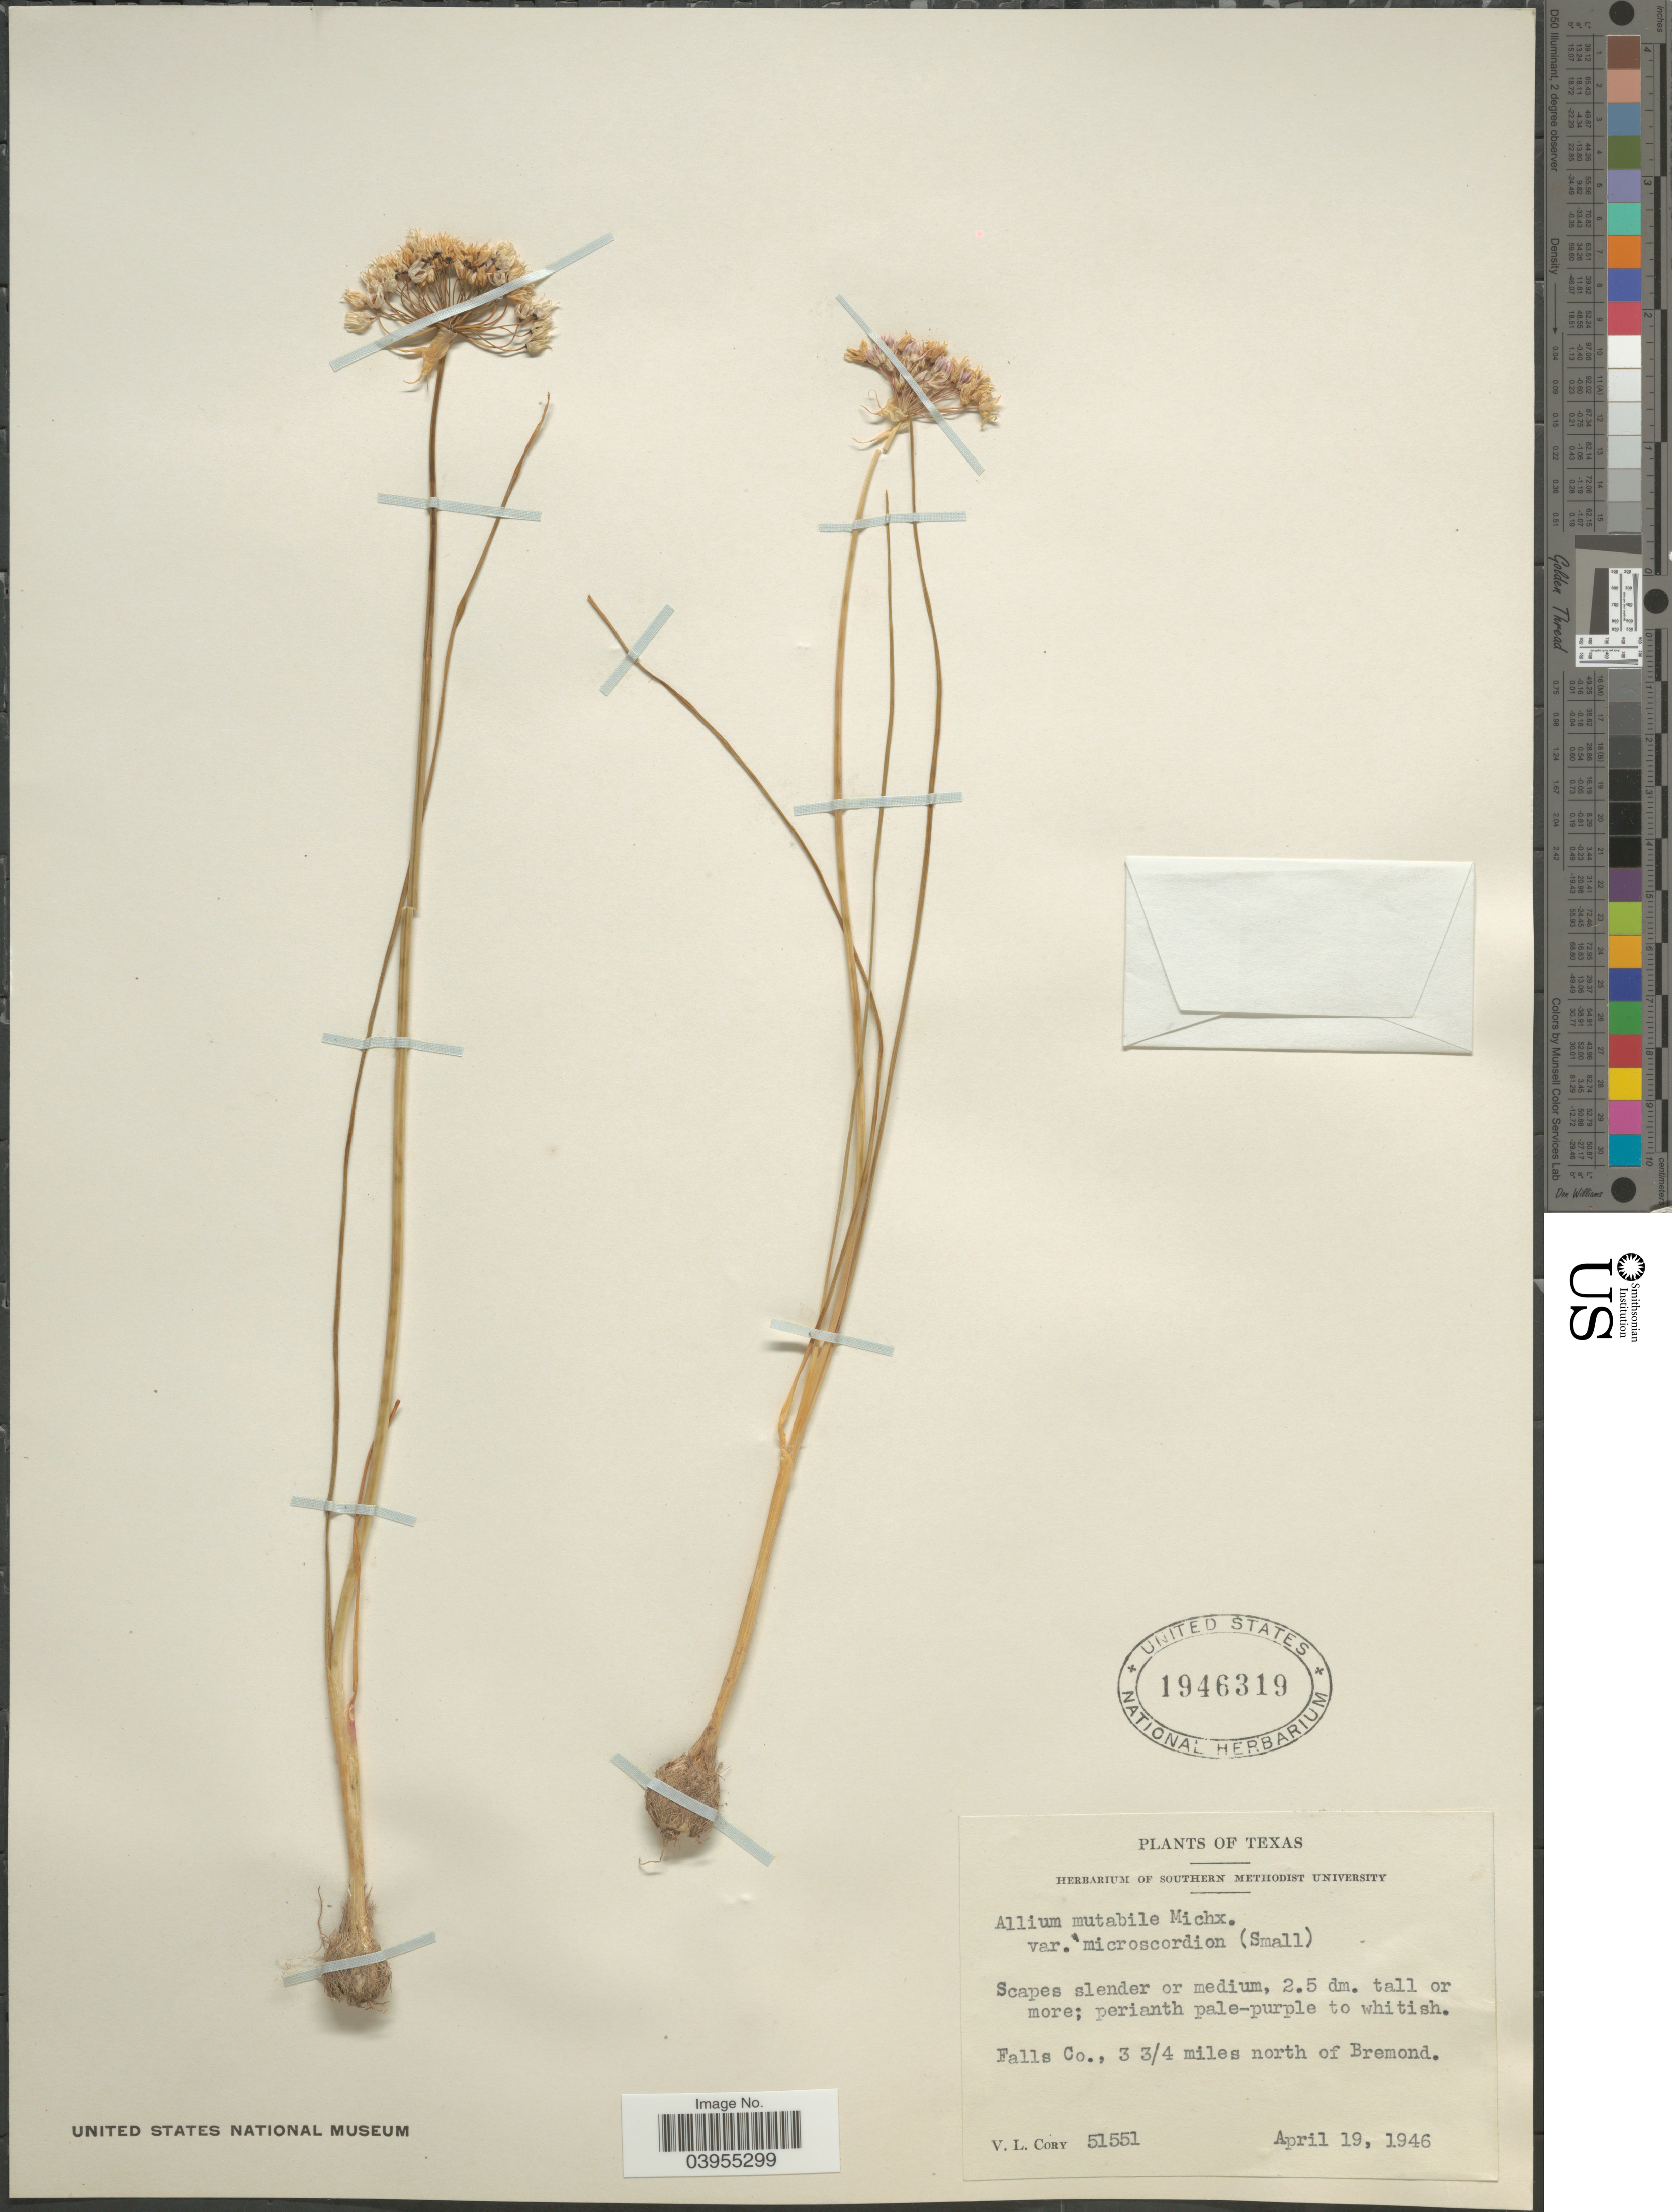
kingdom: Plantae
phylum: Tracheophyta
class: Liliopsida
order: Asparagales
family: Amaryllidaceae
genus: Allium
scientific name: Allium canadense var. lavandulare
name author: (Bates) Ownbey & Aase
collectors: V. Cory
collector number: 51551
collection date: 1946-04-19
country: United States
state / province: Texas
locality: Falls Co., 3 3/4 miles north of Bremond.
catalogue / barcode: US 1946319